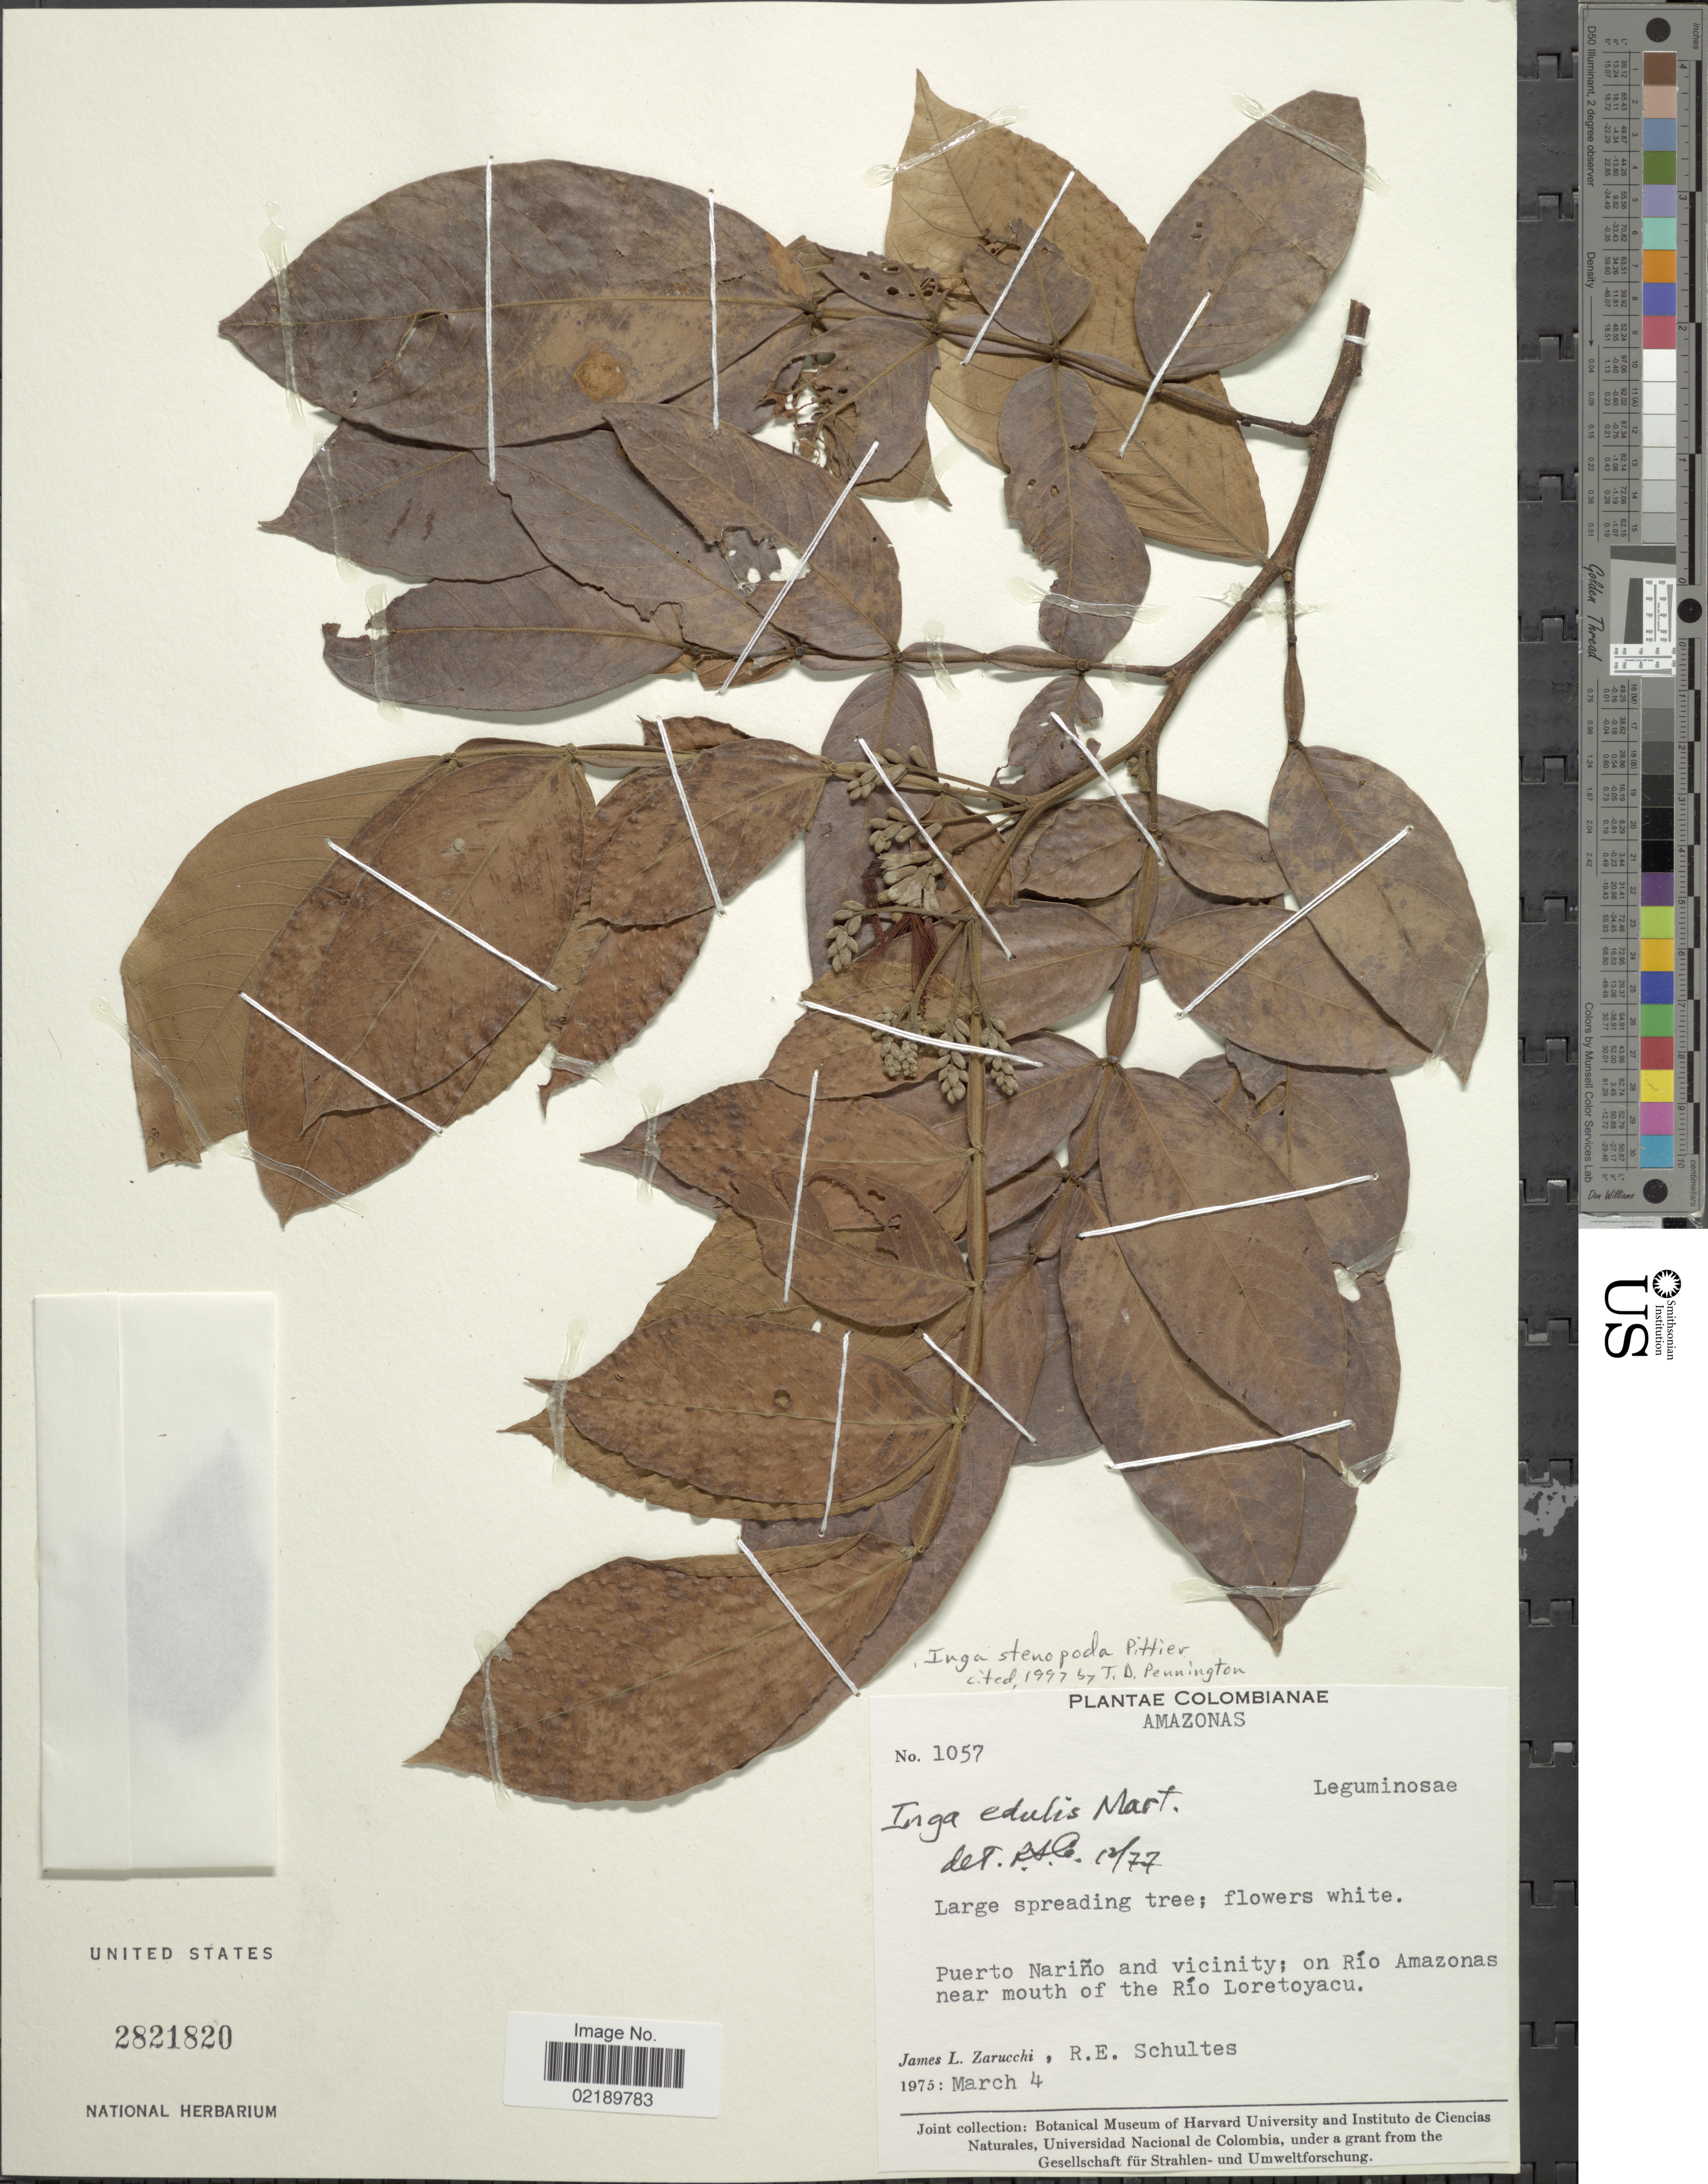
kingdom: Plantae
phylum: Tracheophyta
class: Magnoliopsida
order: Fabales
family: Fabaceae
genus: Inga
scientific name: Inga stenopoda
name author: Pittier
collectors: J. L. Zarucchi & R. E. Schultes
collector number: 1057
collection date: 1975-03-04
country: Colombia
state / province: Amazônas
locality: Puerto Nariño and vicinity; on Río Amazonas near mouth of the Río Loretoyacu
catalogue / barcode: US 2821820